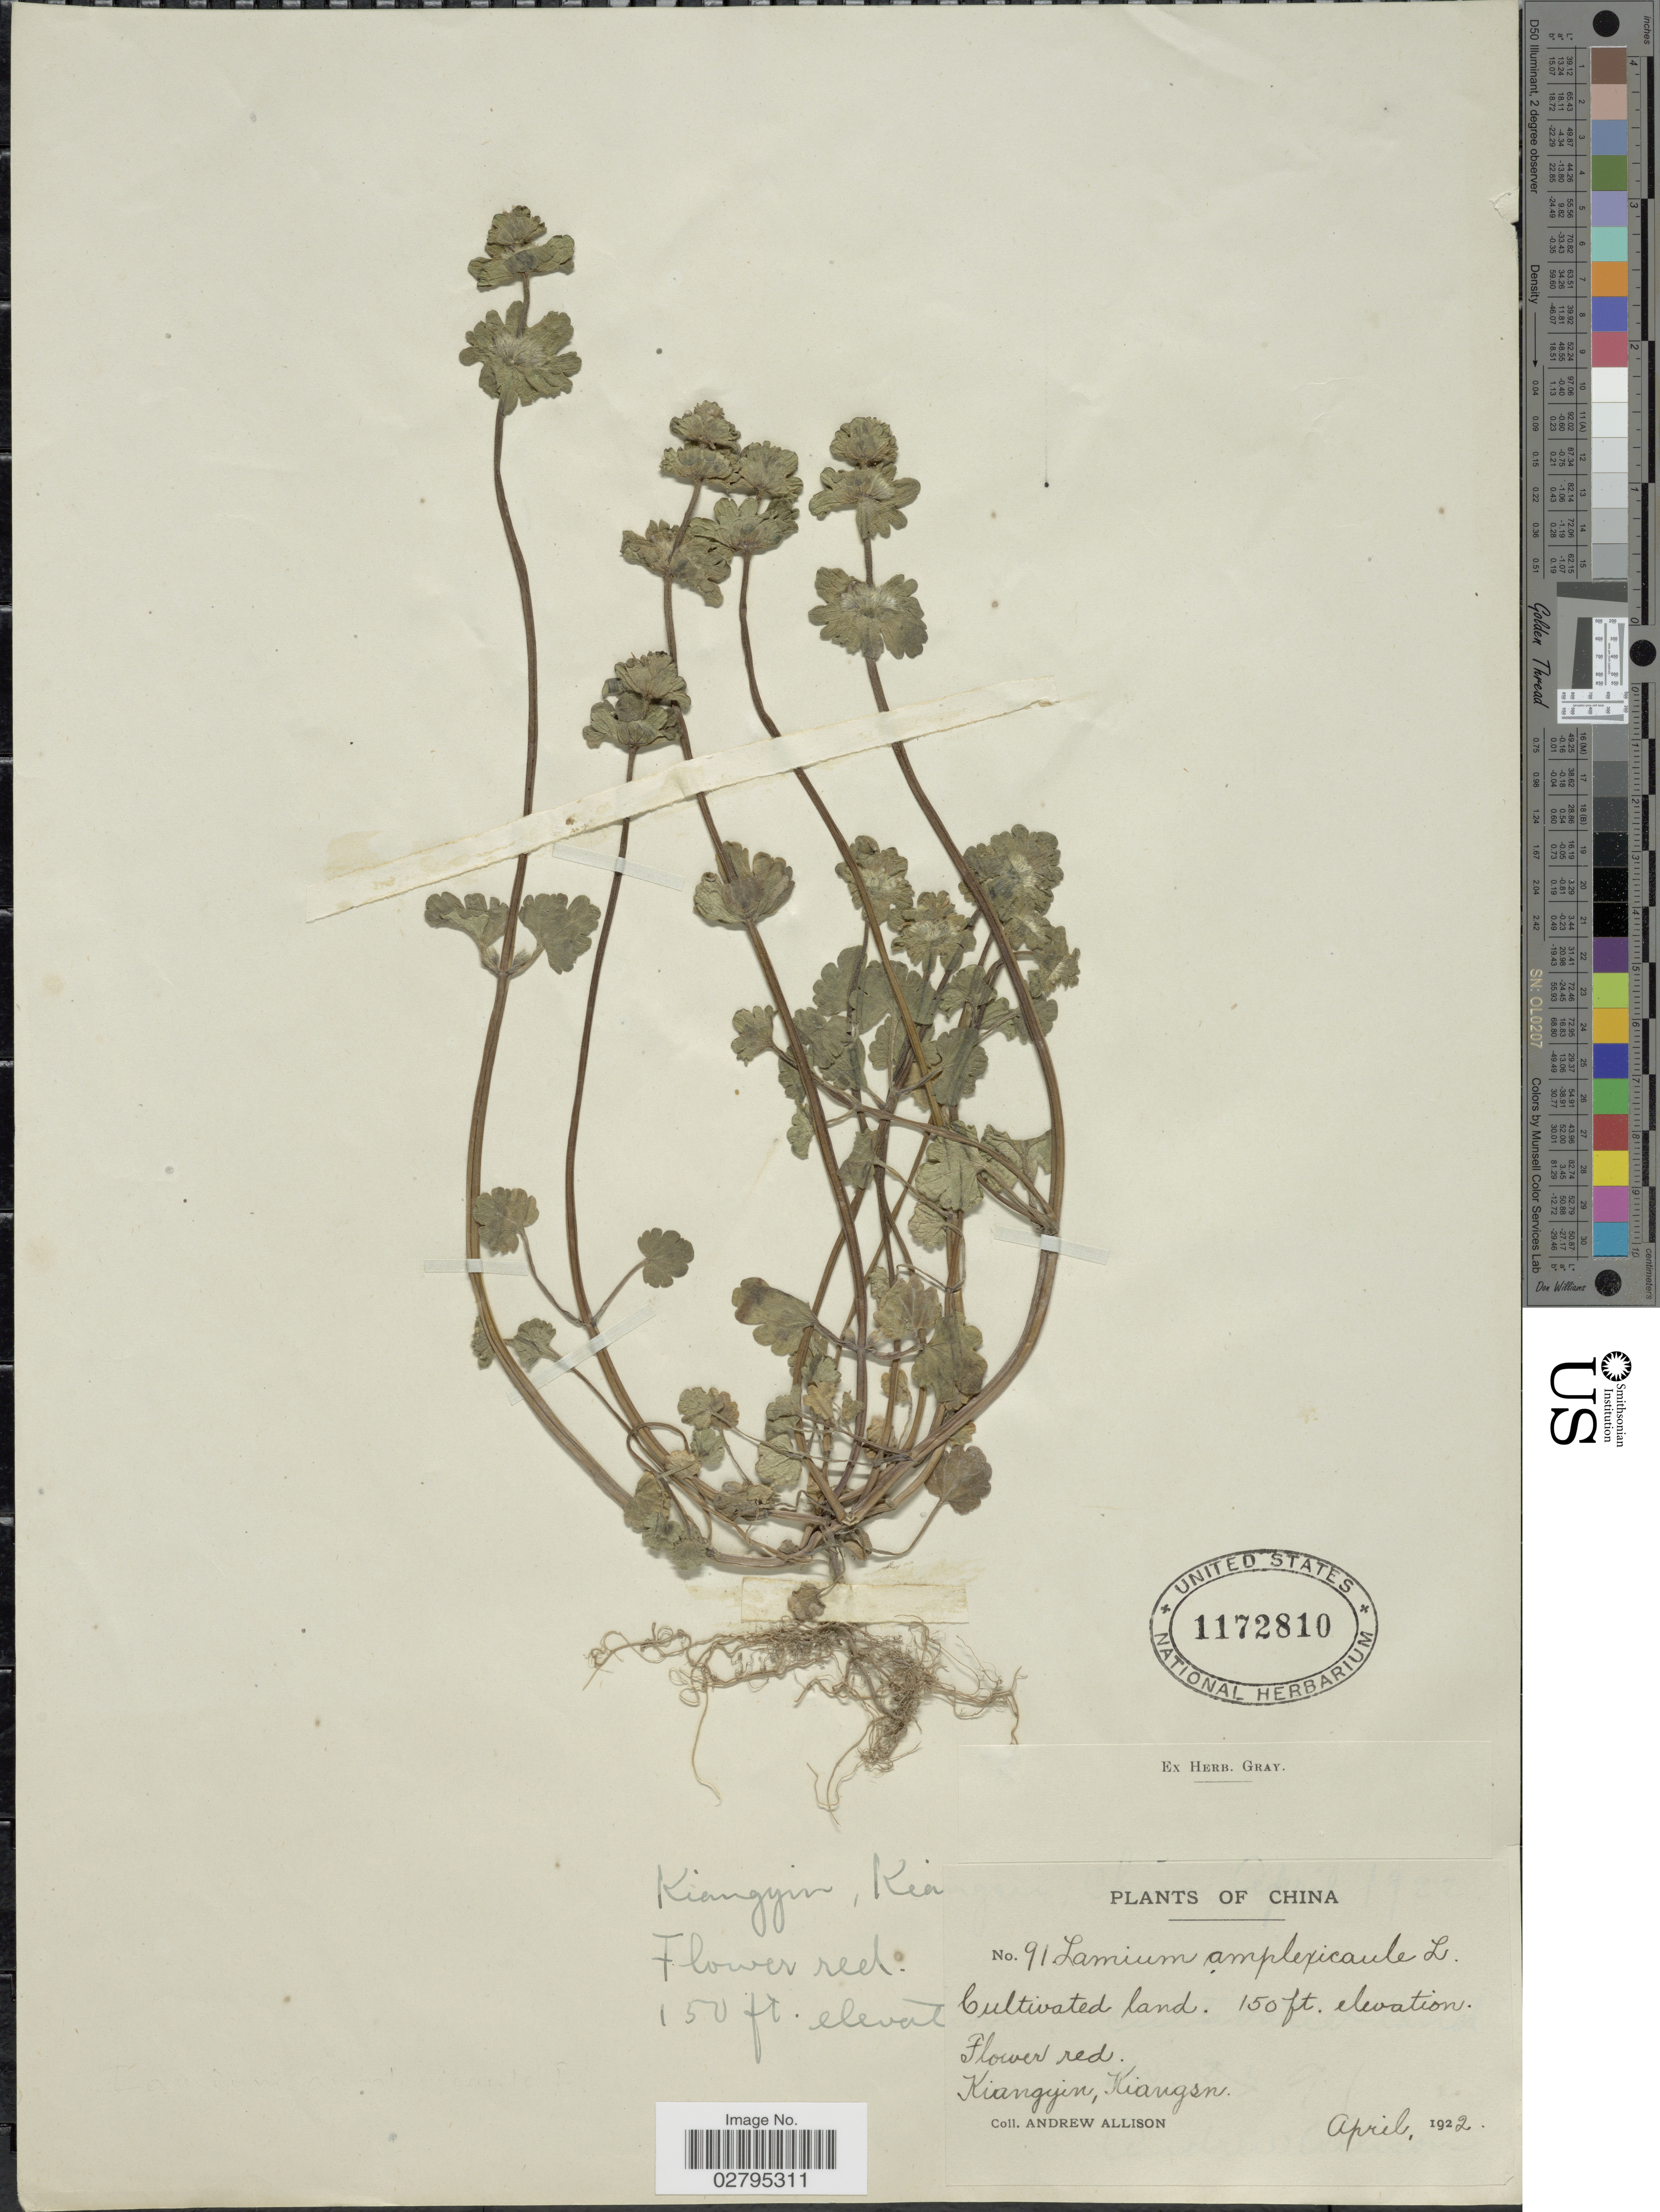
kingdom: Plantae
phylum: Tracheophyta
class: Magnoliopsida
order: Lamiales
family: Lamiaceae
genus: Lamium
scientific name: Lamium amplexicaule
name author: L.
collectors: A. Allison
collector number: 91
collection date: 1922-04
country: China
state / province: Jiangsu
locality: Kiangyin, Kiangsu.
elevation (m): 46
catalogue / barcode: US 1172810